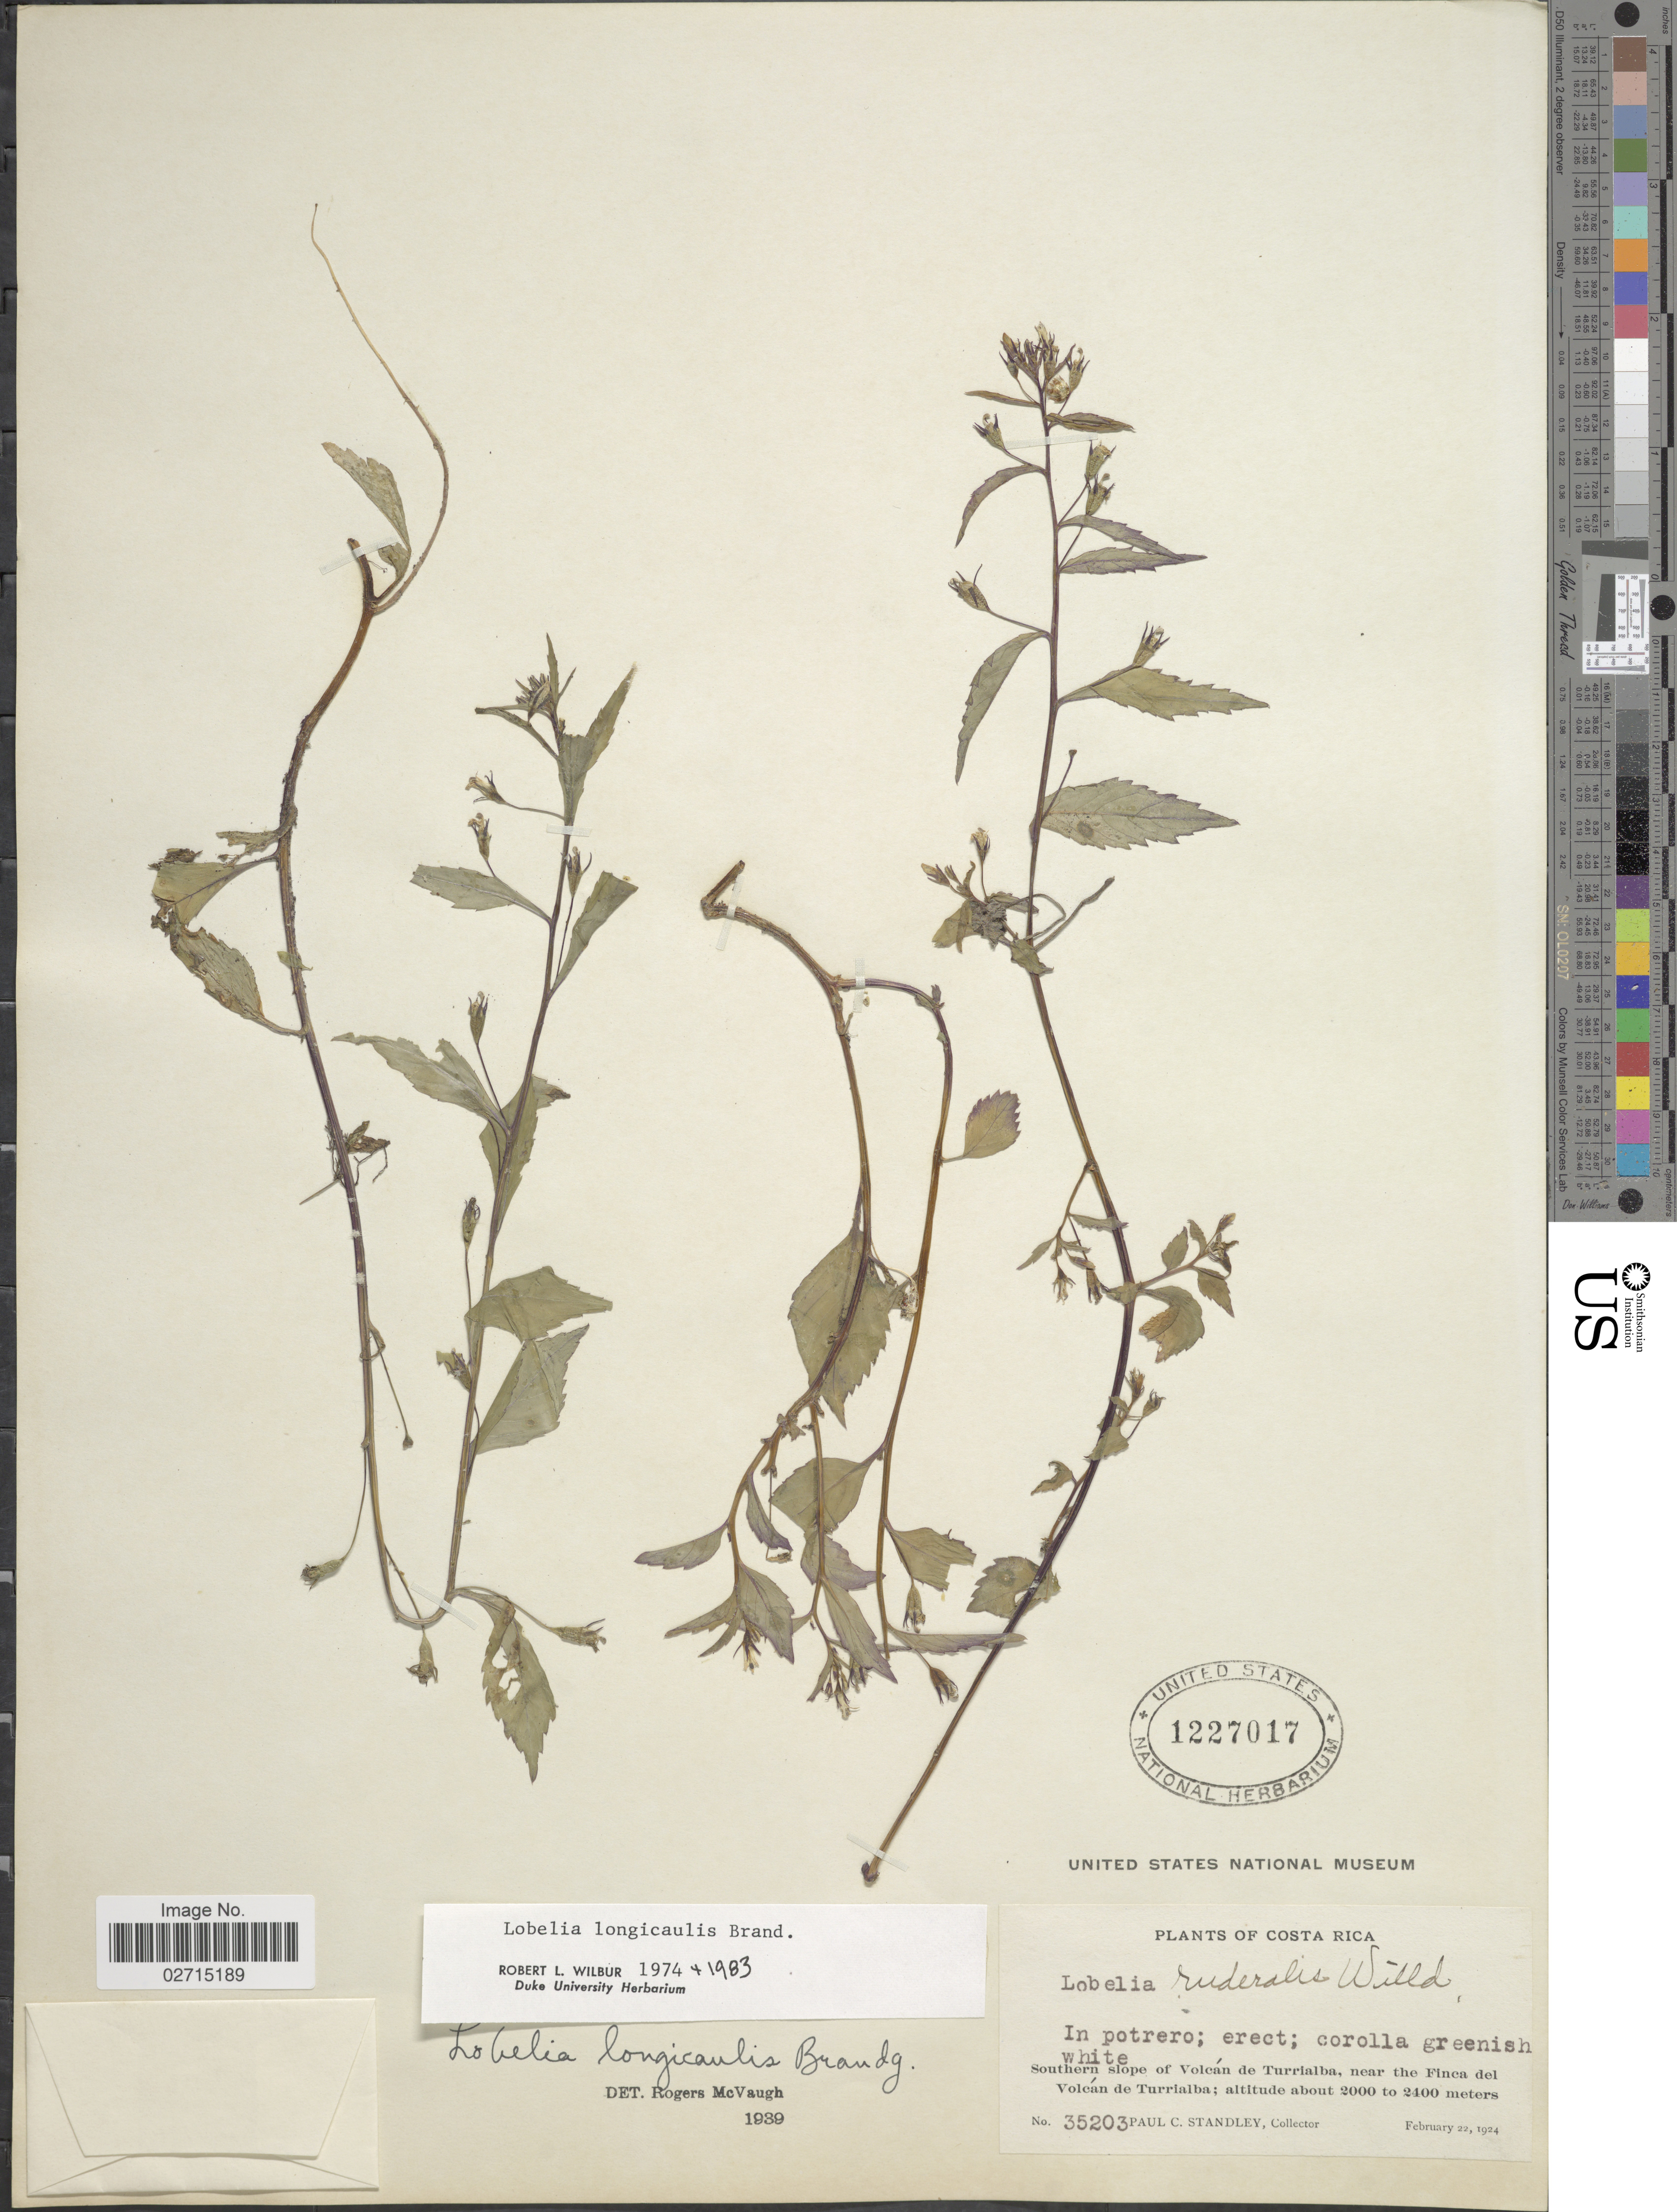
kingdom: Plantae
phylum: Tracheophyta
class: Magnoliopsida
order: Asterales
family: Campanulaceae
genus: Lobelia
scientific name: Lobelia longicaulis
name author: Brandegee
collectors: P. C. Standley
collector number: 35203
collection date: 1924-02-22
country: Costa Rica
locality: In potrero, Southern slope of Volcán de Turrialba, near the Finca del Volcán de Turrialba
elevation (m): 2000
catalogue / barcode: US 1227017